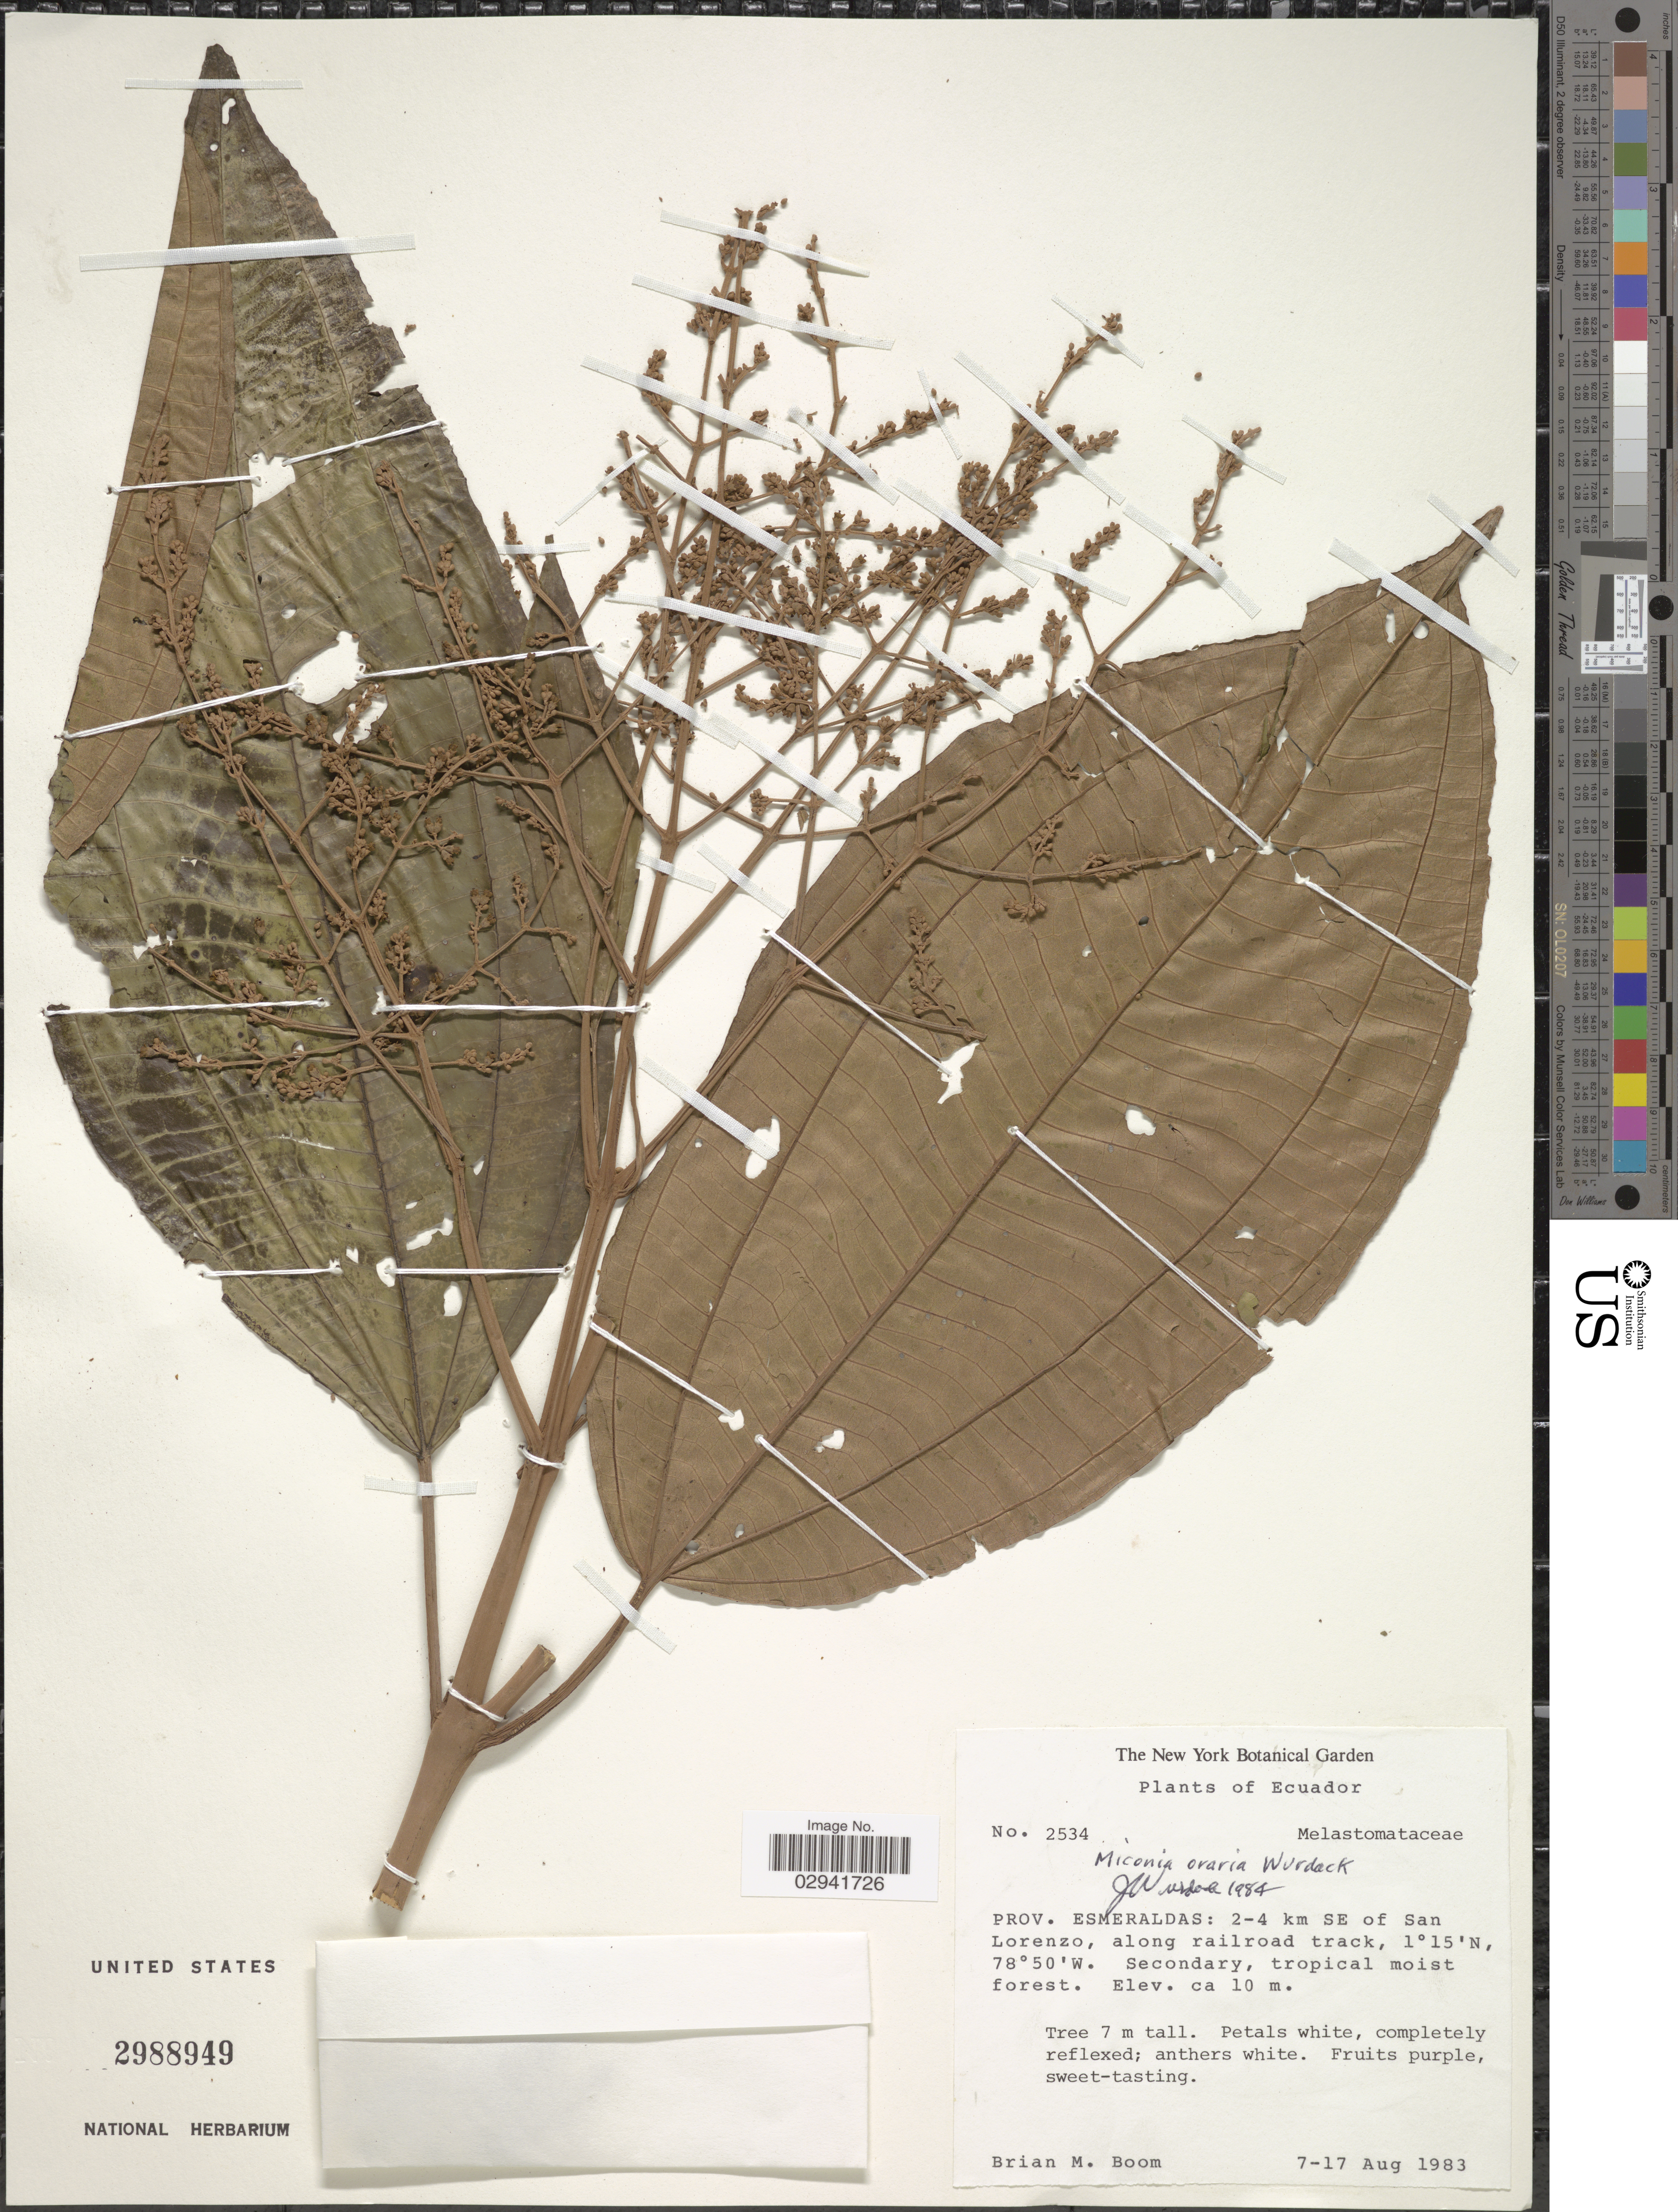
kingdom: Plantae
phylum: Tracheophyta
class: Magnoliopsida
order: Myrtales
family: Melastomataceae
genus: Miconia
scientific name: Miconia oraria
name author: Wurdack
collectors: B. M. Boom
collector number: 2534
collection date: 1983-08-07/1983-08-17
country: Ecuador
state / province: Esmeraldas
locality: Prov. Esmeraldas: 2-4 km SE of San Lorenzo, along railroad track.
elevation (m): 10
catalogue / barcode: US 2988949